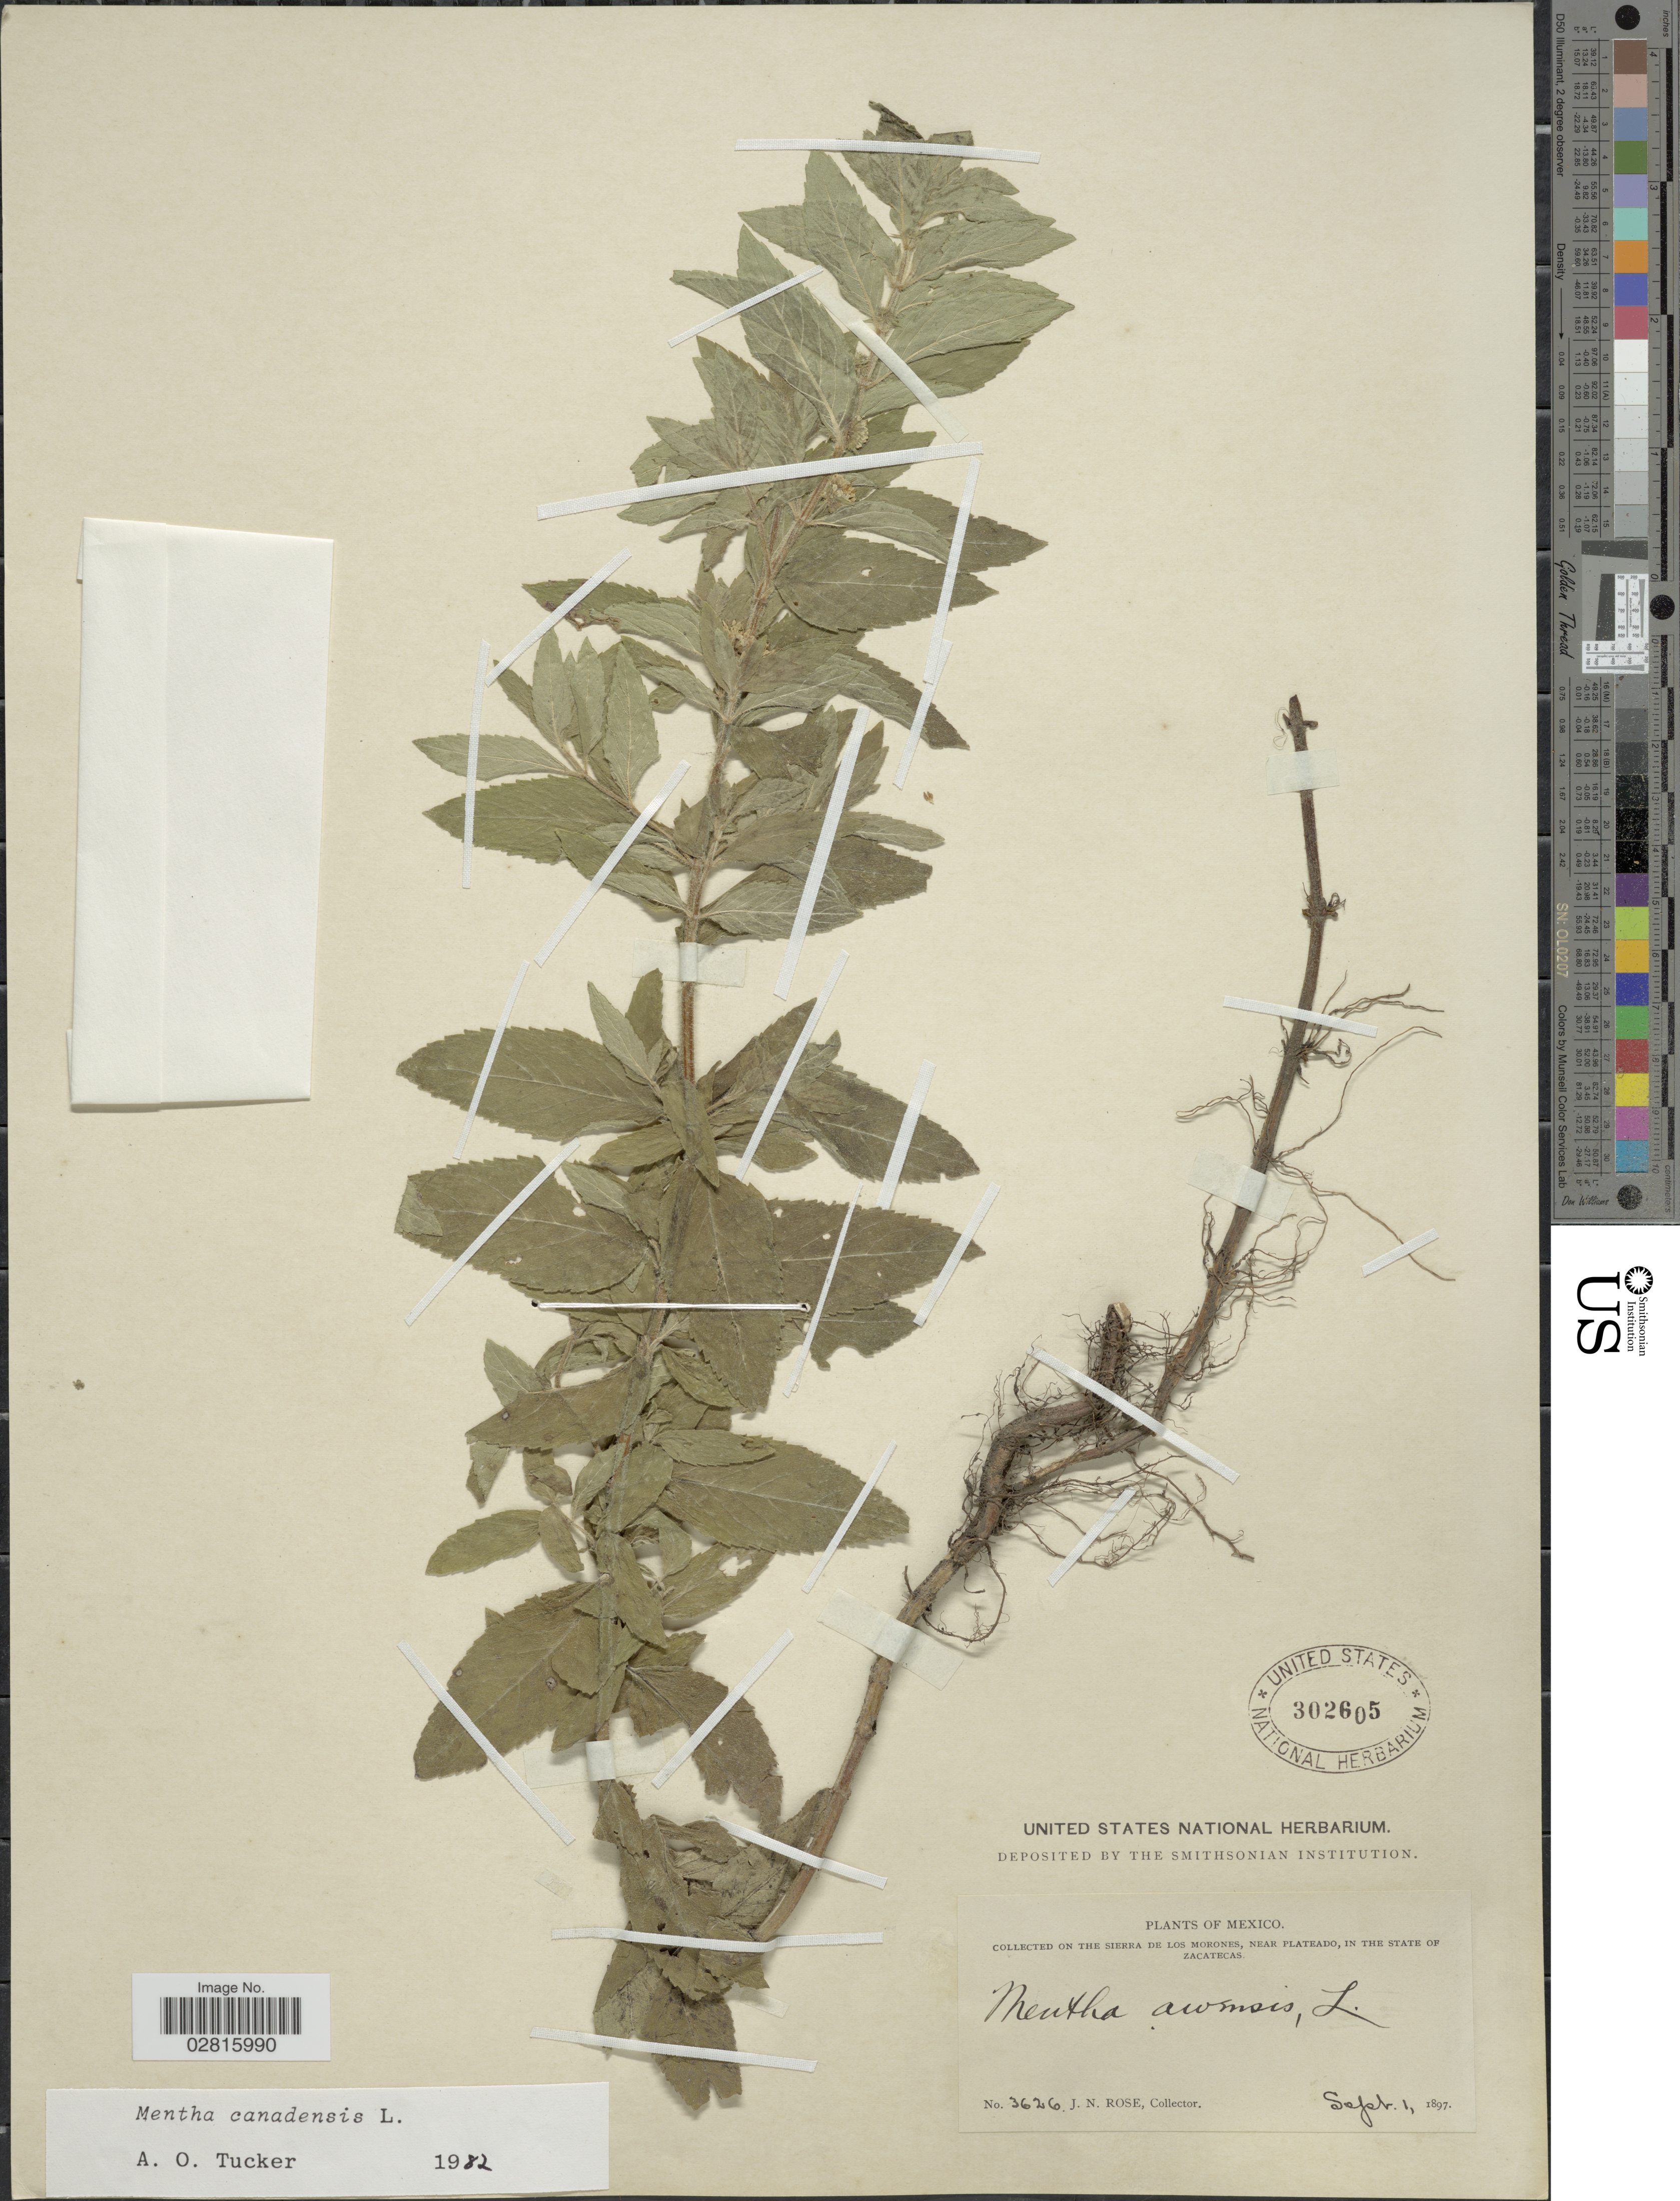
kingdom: Plantae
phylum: Tracheophyta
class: Magnoliopsida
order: Lamiales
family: Lamiaceae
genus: Mentha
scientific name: Mentha canadensis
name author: L.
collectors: J. N. Rose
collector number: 3626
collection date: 1897-09-01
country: Mexico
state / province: Zacatecas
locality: On the Sierra de los Morones, near Plateado, in the State of Zacatecas.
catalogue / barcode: US 302605